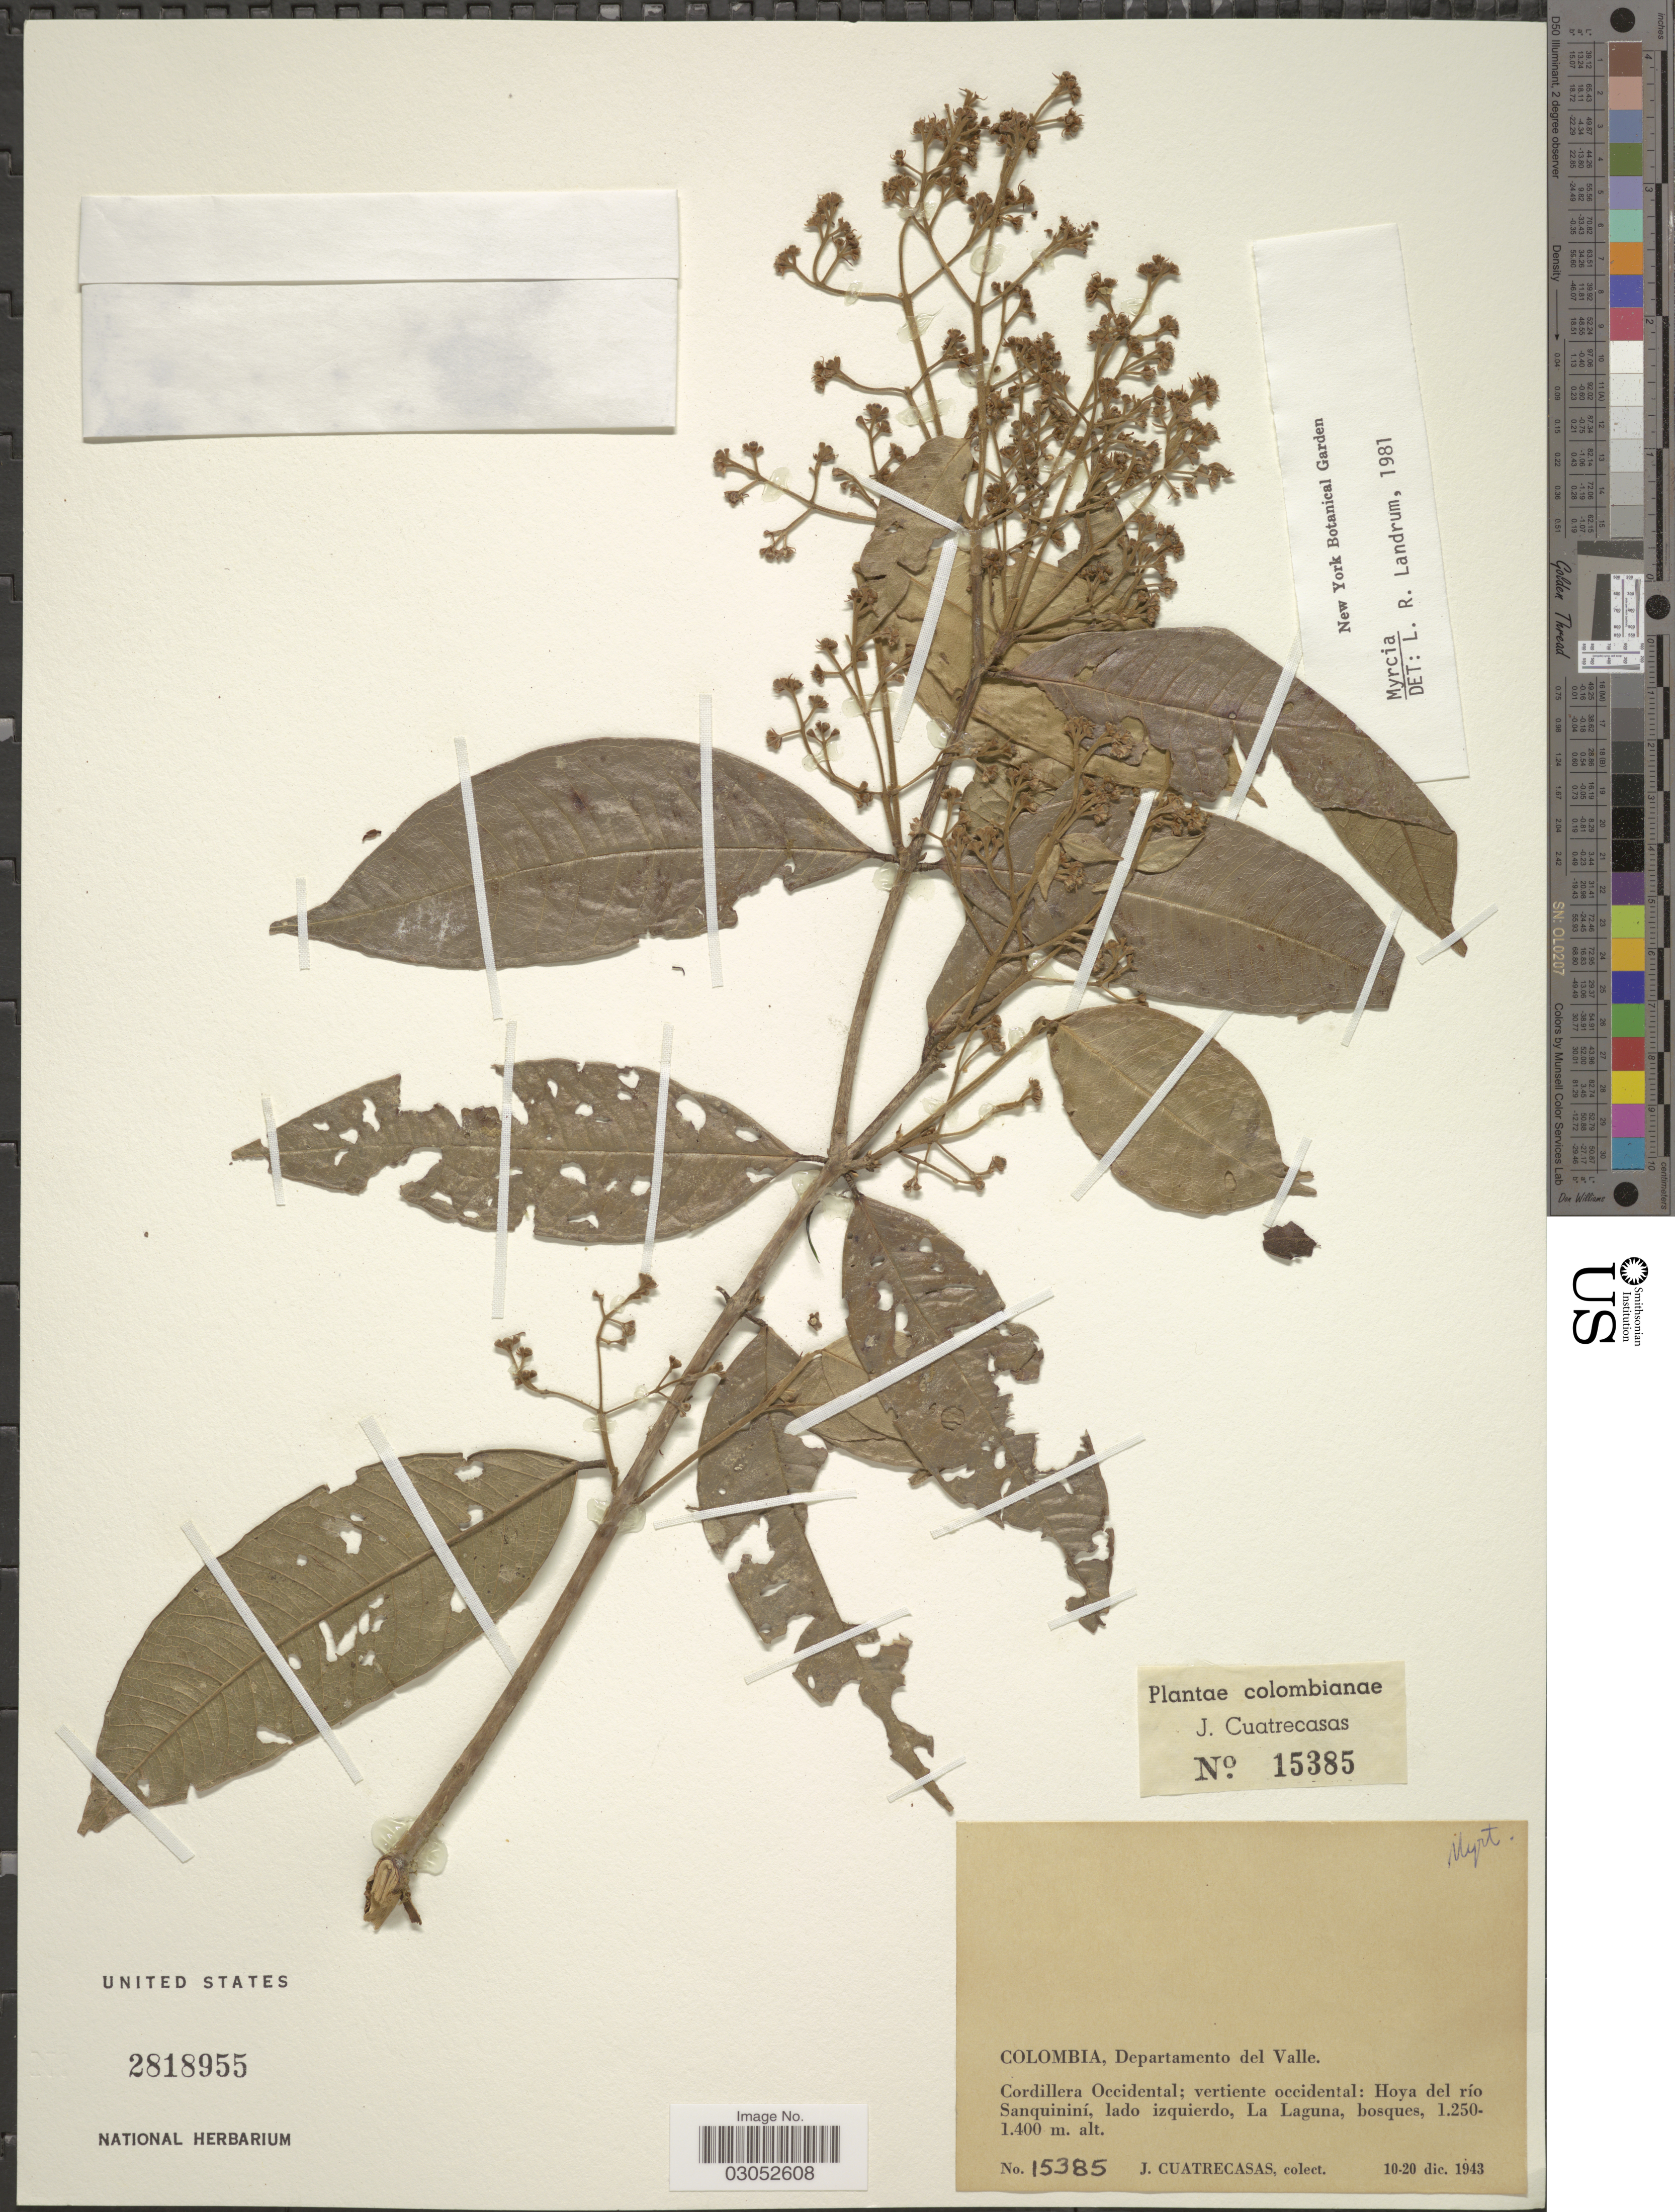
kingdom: Plantae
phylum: Tracheophyta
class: Magnoliopsida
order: Myrtales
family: Myrtaceae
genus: Myrcia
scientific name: Myrcia sp.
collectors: J. Cuatrecasas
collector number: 15385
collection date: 1943-12-10/1943-12-20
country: Colombia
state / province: Valle del Cauca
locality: Departamento del Valle. Cordillera Occidental; vertiente occidental: Hoya del río Sanquininí, lado izquierdo, La Laguna.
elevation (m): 1250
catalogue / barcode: US 2818955